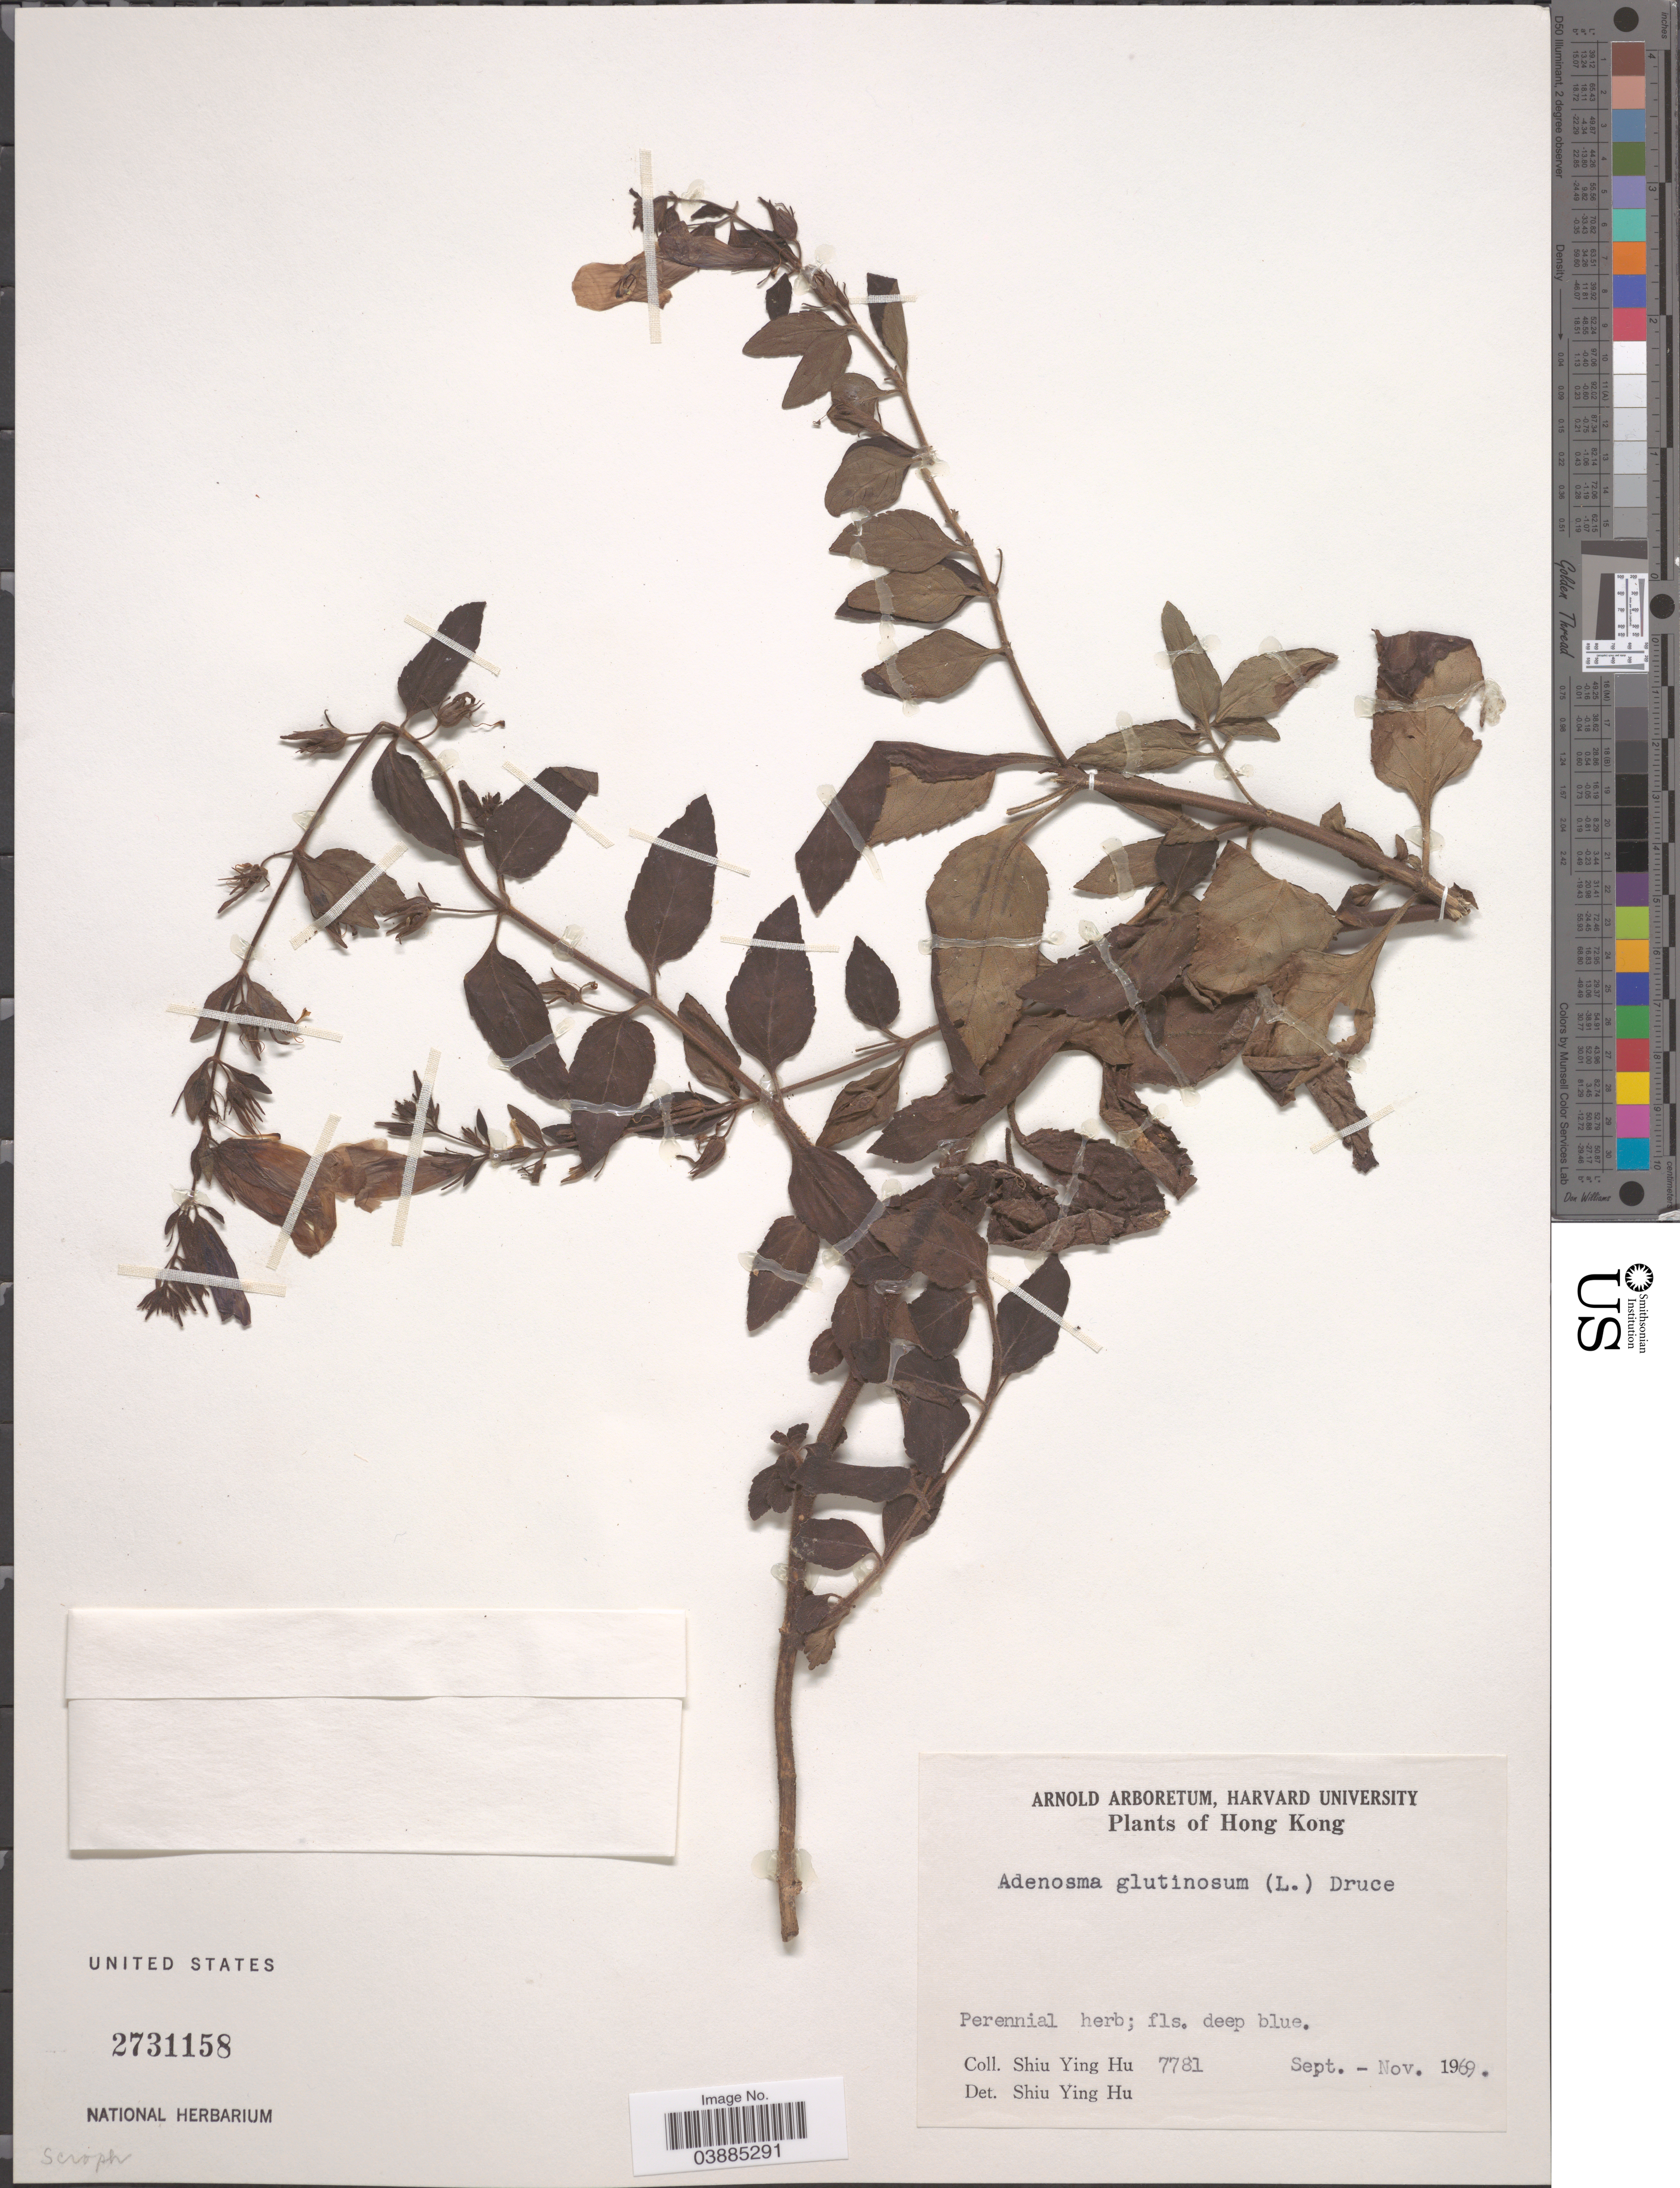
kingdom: Plantae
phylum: Tracheophyta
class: Magnoliopsida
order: Lamiales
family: Plantaginaceae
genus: Adenosma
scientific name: Adenosma glutinosum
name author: (L.) Druce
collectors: S. Y. Hu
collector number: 7781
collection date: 1969-09/1969-11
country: China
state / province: Hong Kong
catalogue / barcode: US 2731158